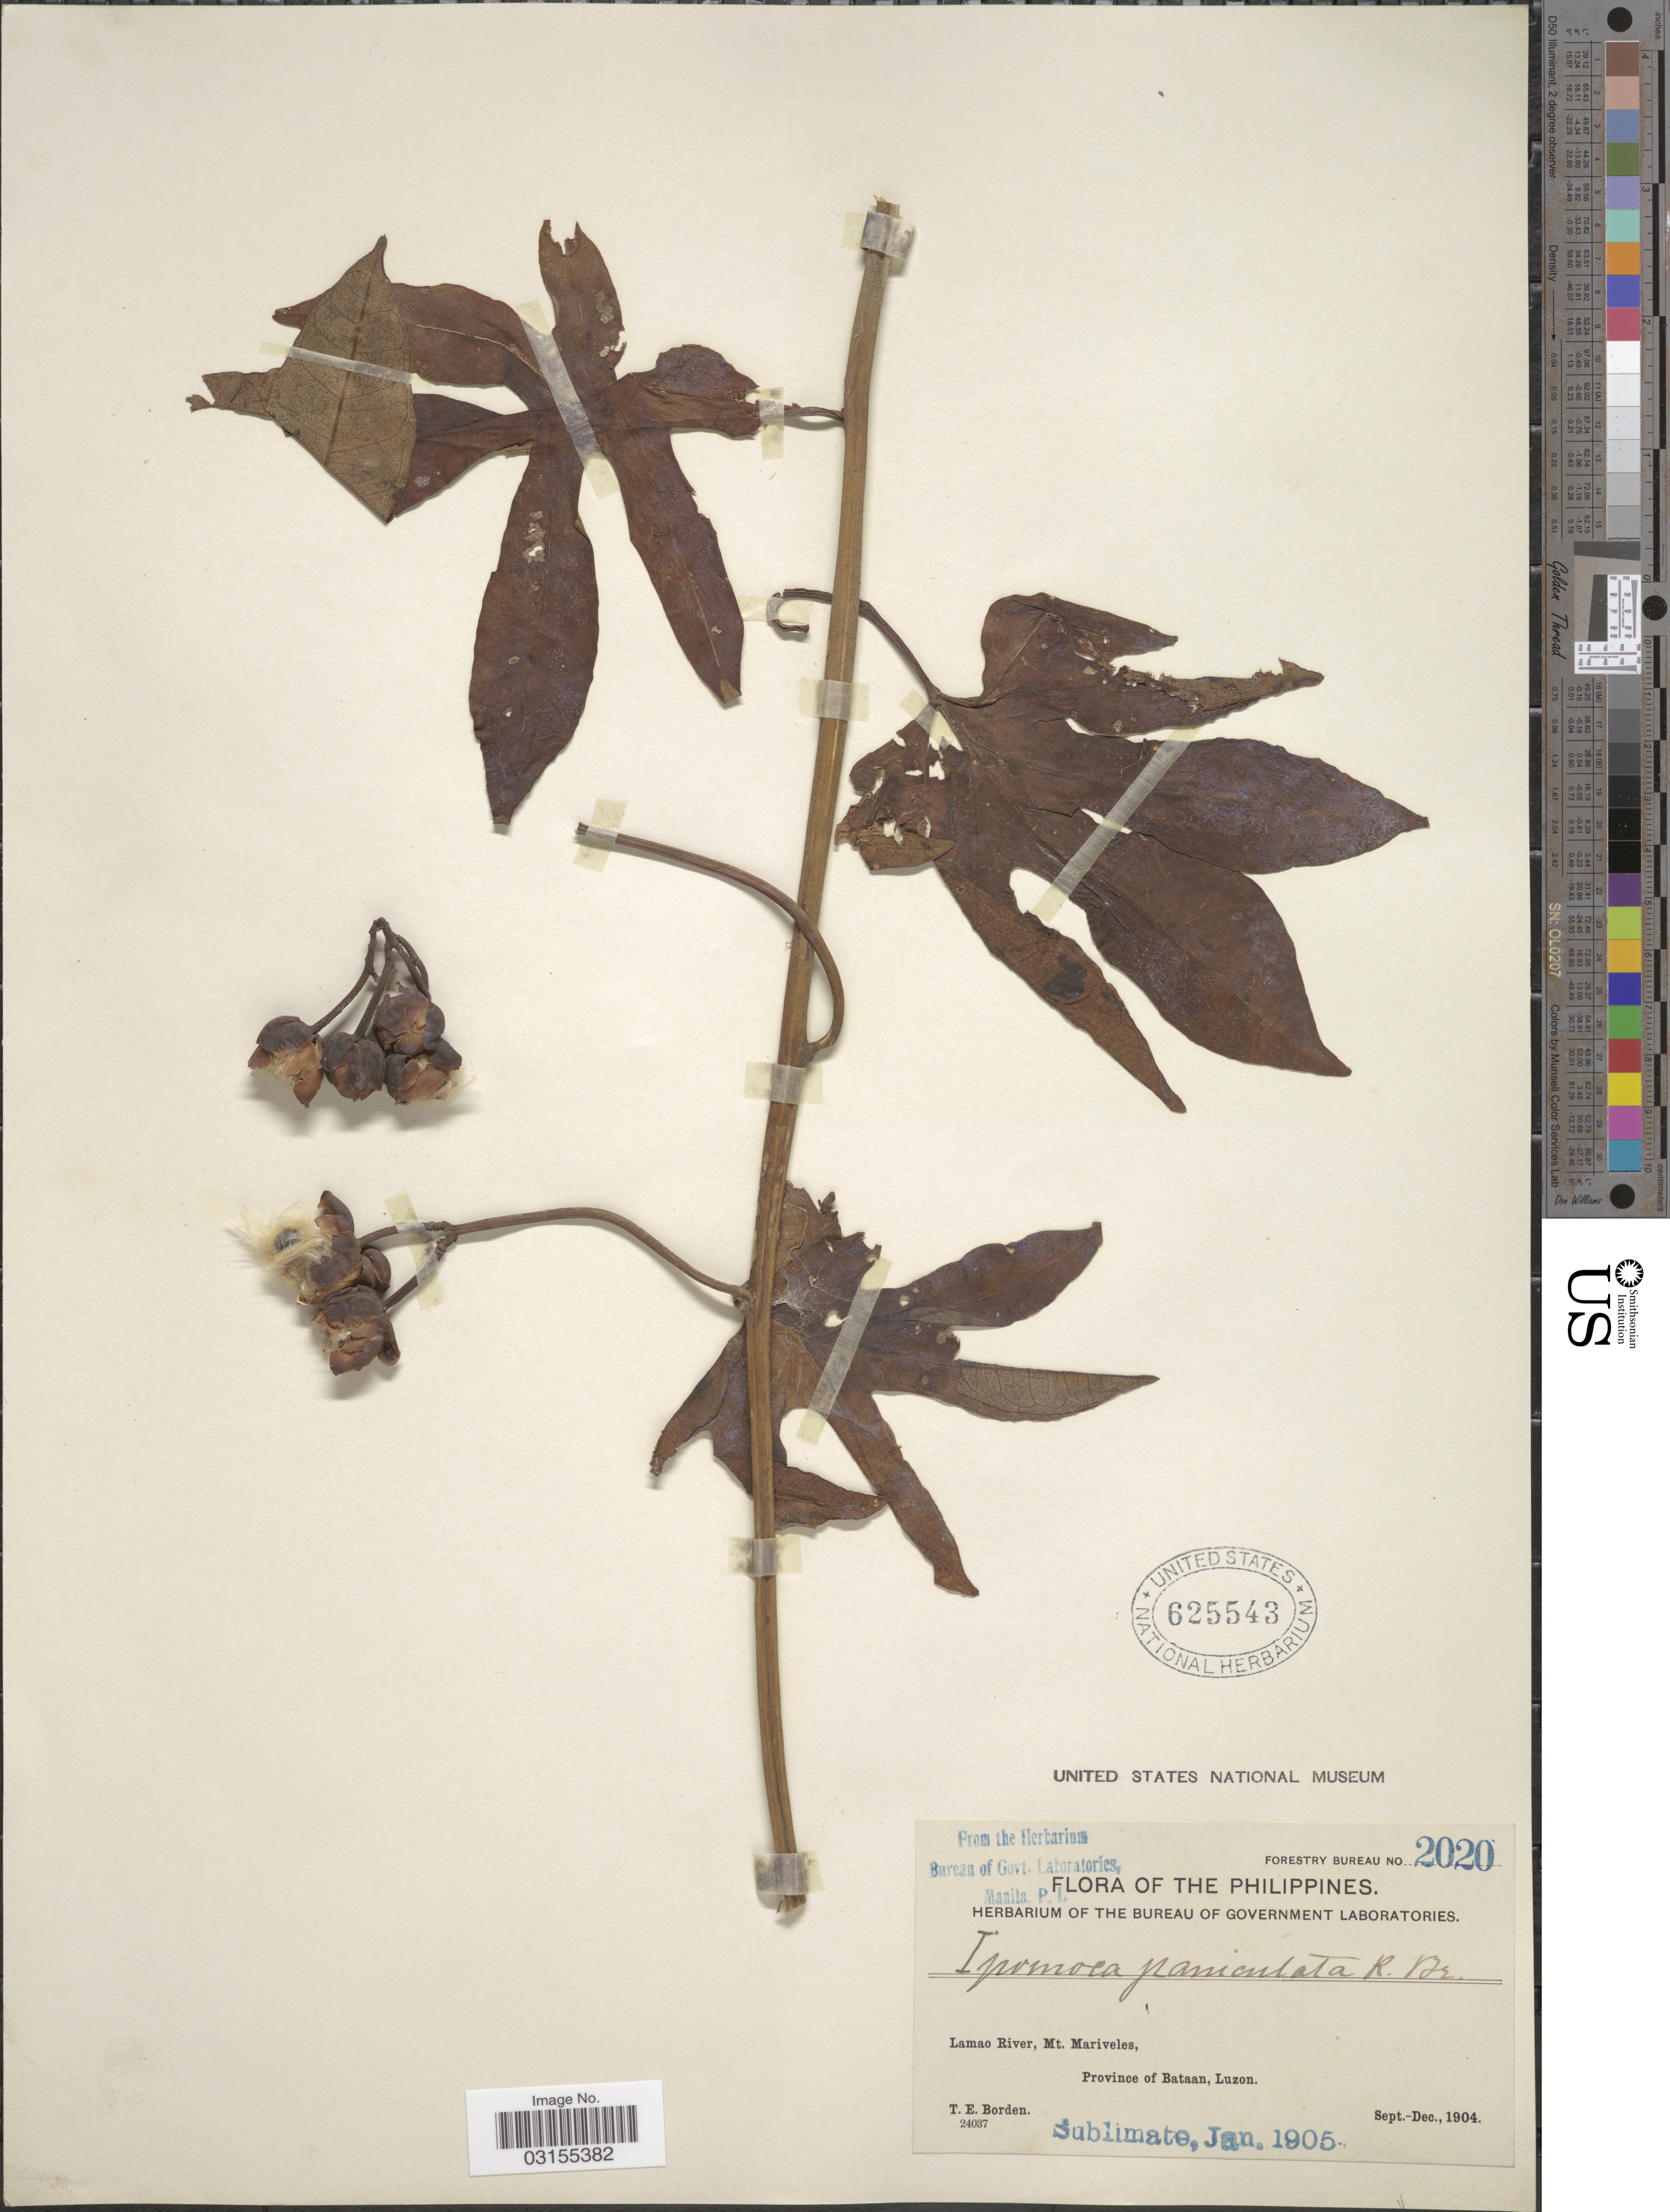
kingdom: Plantae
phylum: Tracheophyta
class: Magnoliopsida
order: Solanales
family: Convolvulaceae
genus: Ipomoea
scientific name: Ipomoea digitata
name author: L.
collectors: T. E. Borden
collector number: Forestry Bureau 2020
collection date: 1904-09/1904-12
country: Philippines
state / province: Central Luzon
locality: Lamao River, Mt. Mariveles, Province of Bataan, Luzon.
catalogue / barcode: US 625543